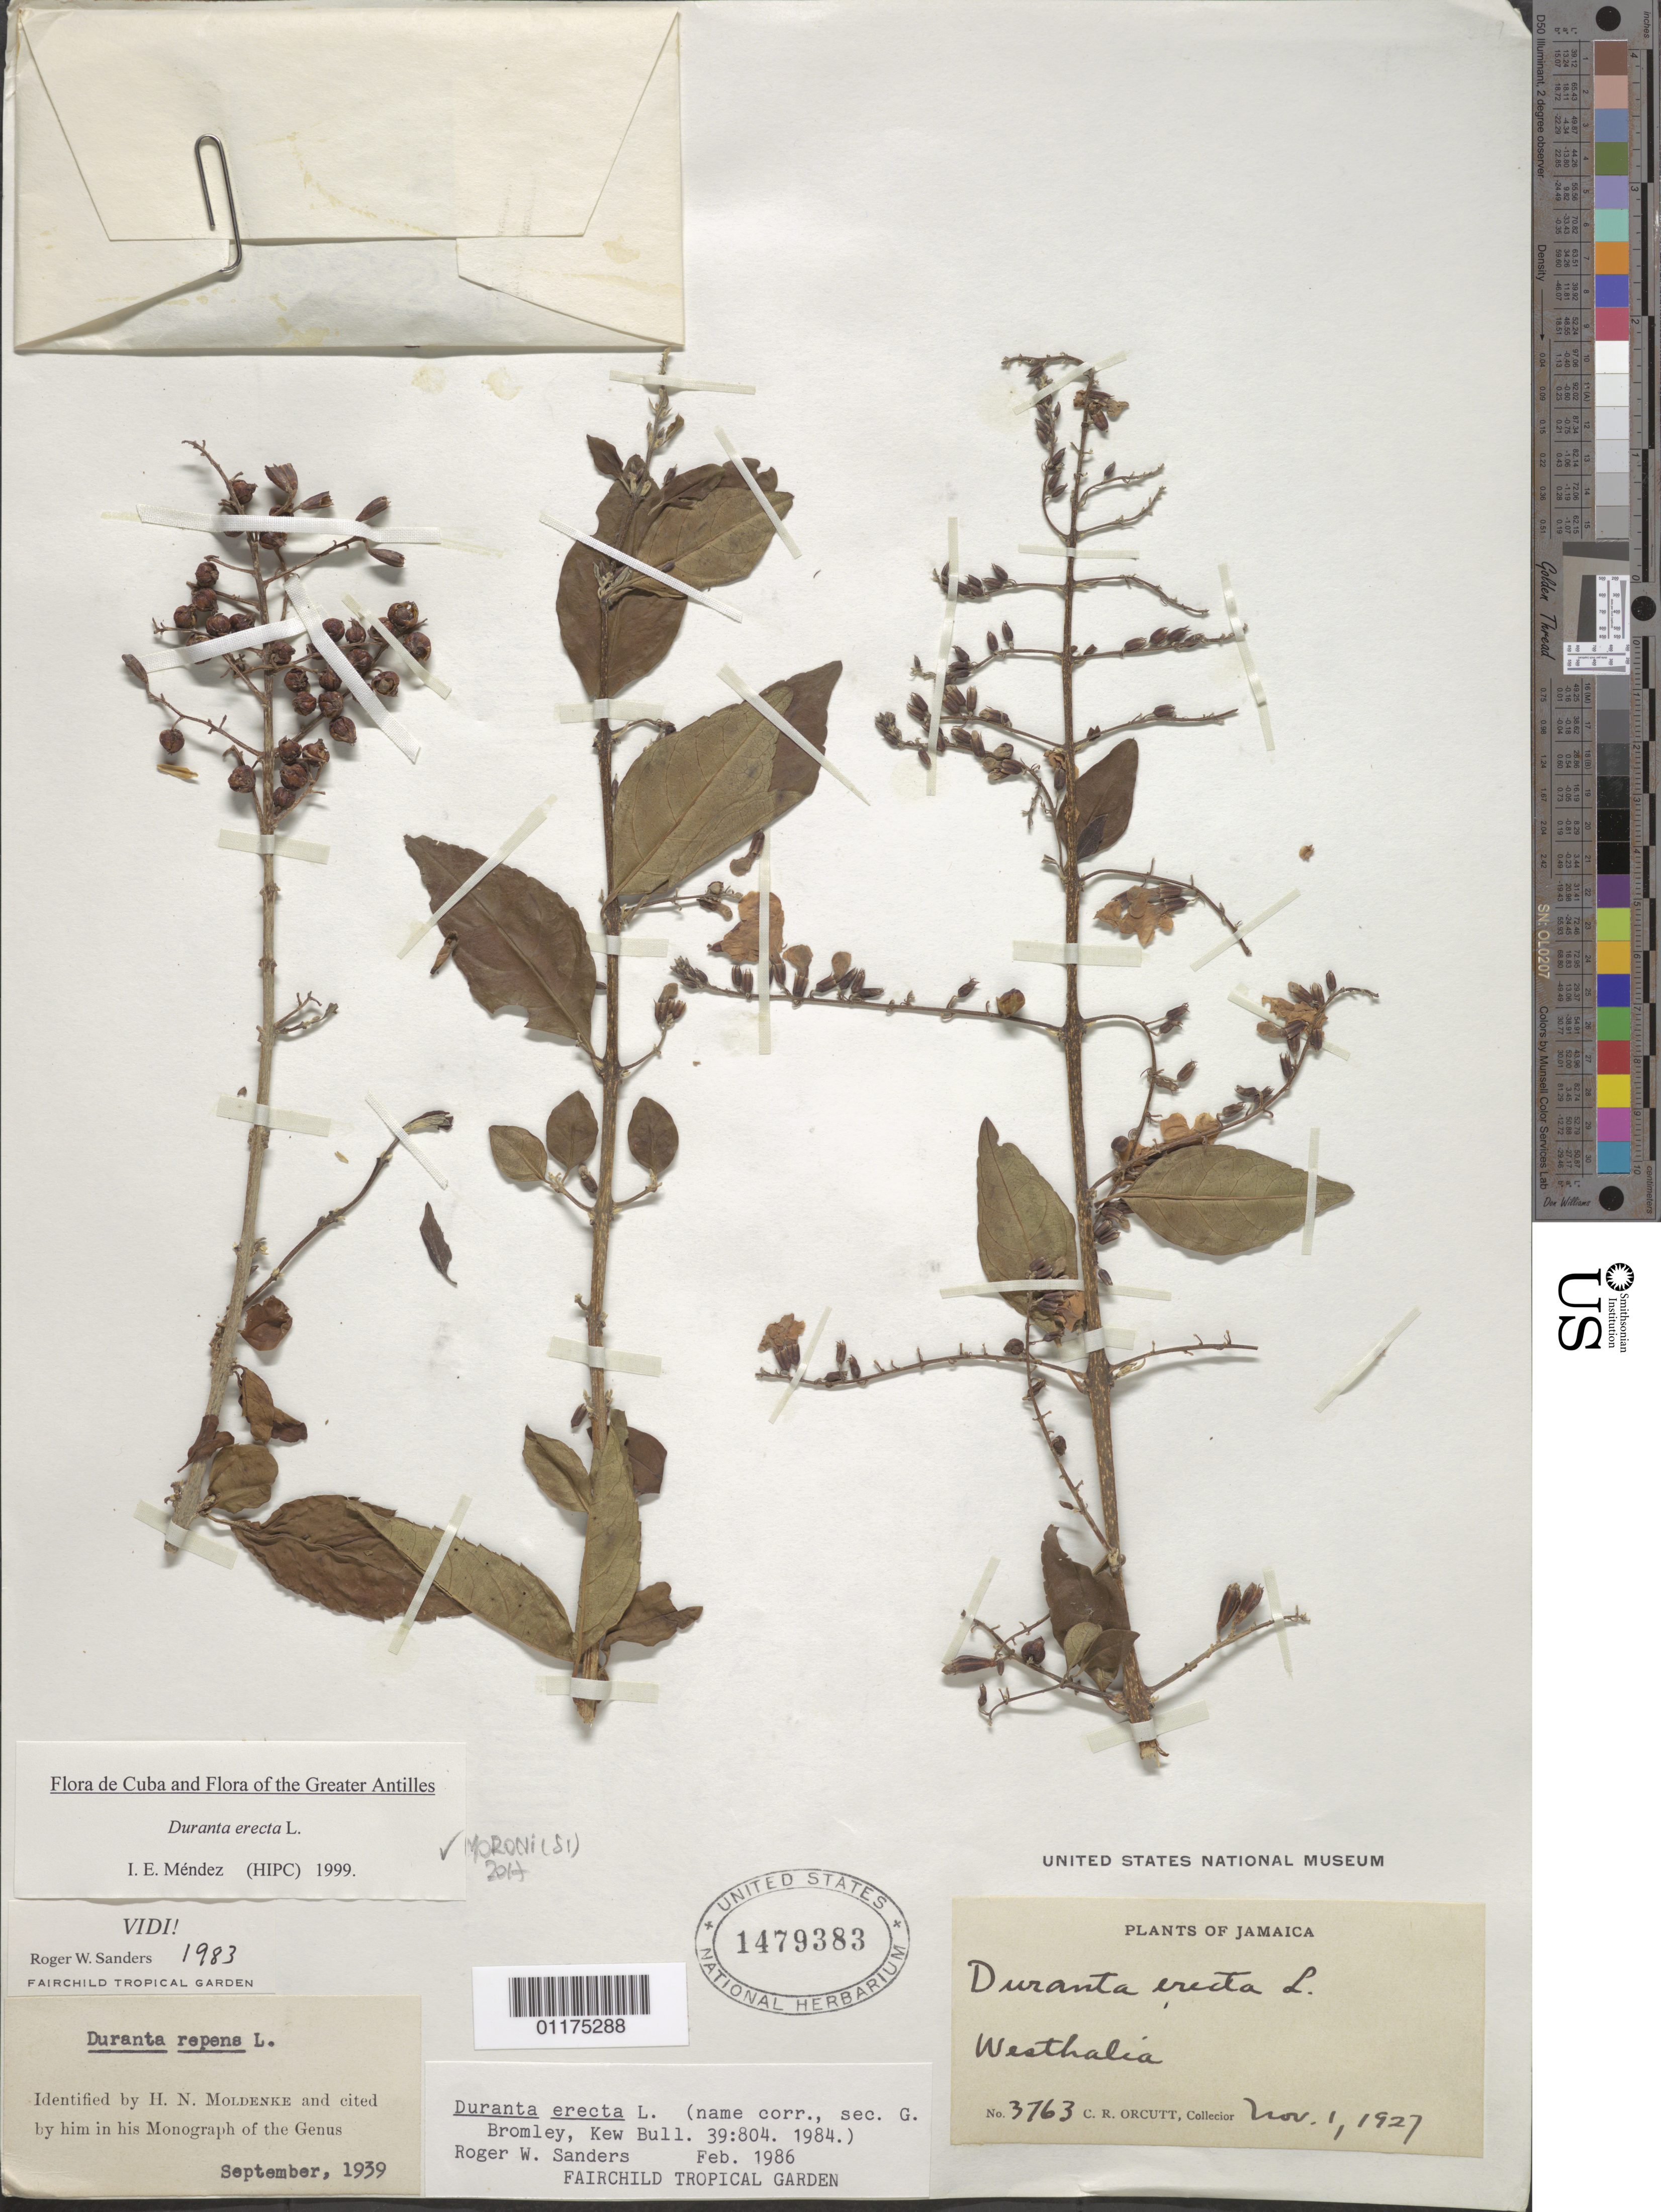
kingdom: Plantae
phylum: Tracheophyta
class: Magnoliopsida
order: Lamiales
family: Verbenaceae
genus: Duranta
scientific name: Duranta erecta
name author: L.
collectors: C. R. Orcutt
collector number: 3763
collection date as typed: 01 Nov 1927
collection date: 1927-11-01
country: Jamaica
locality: Westhalia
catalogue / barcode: US 1479383